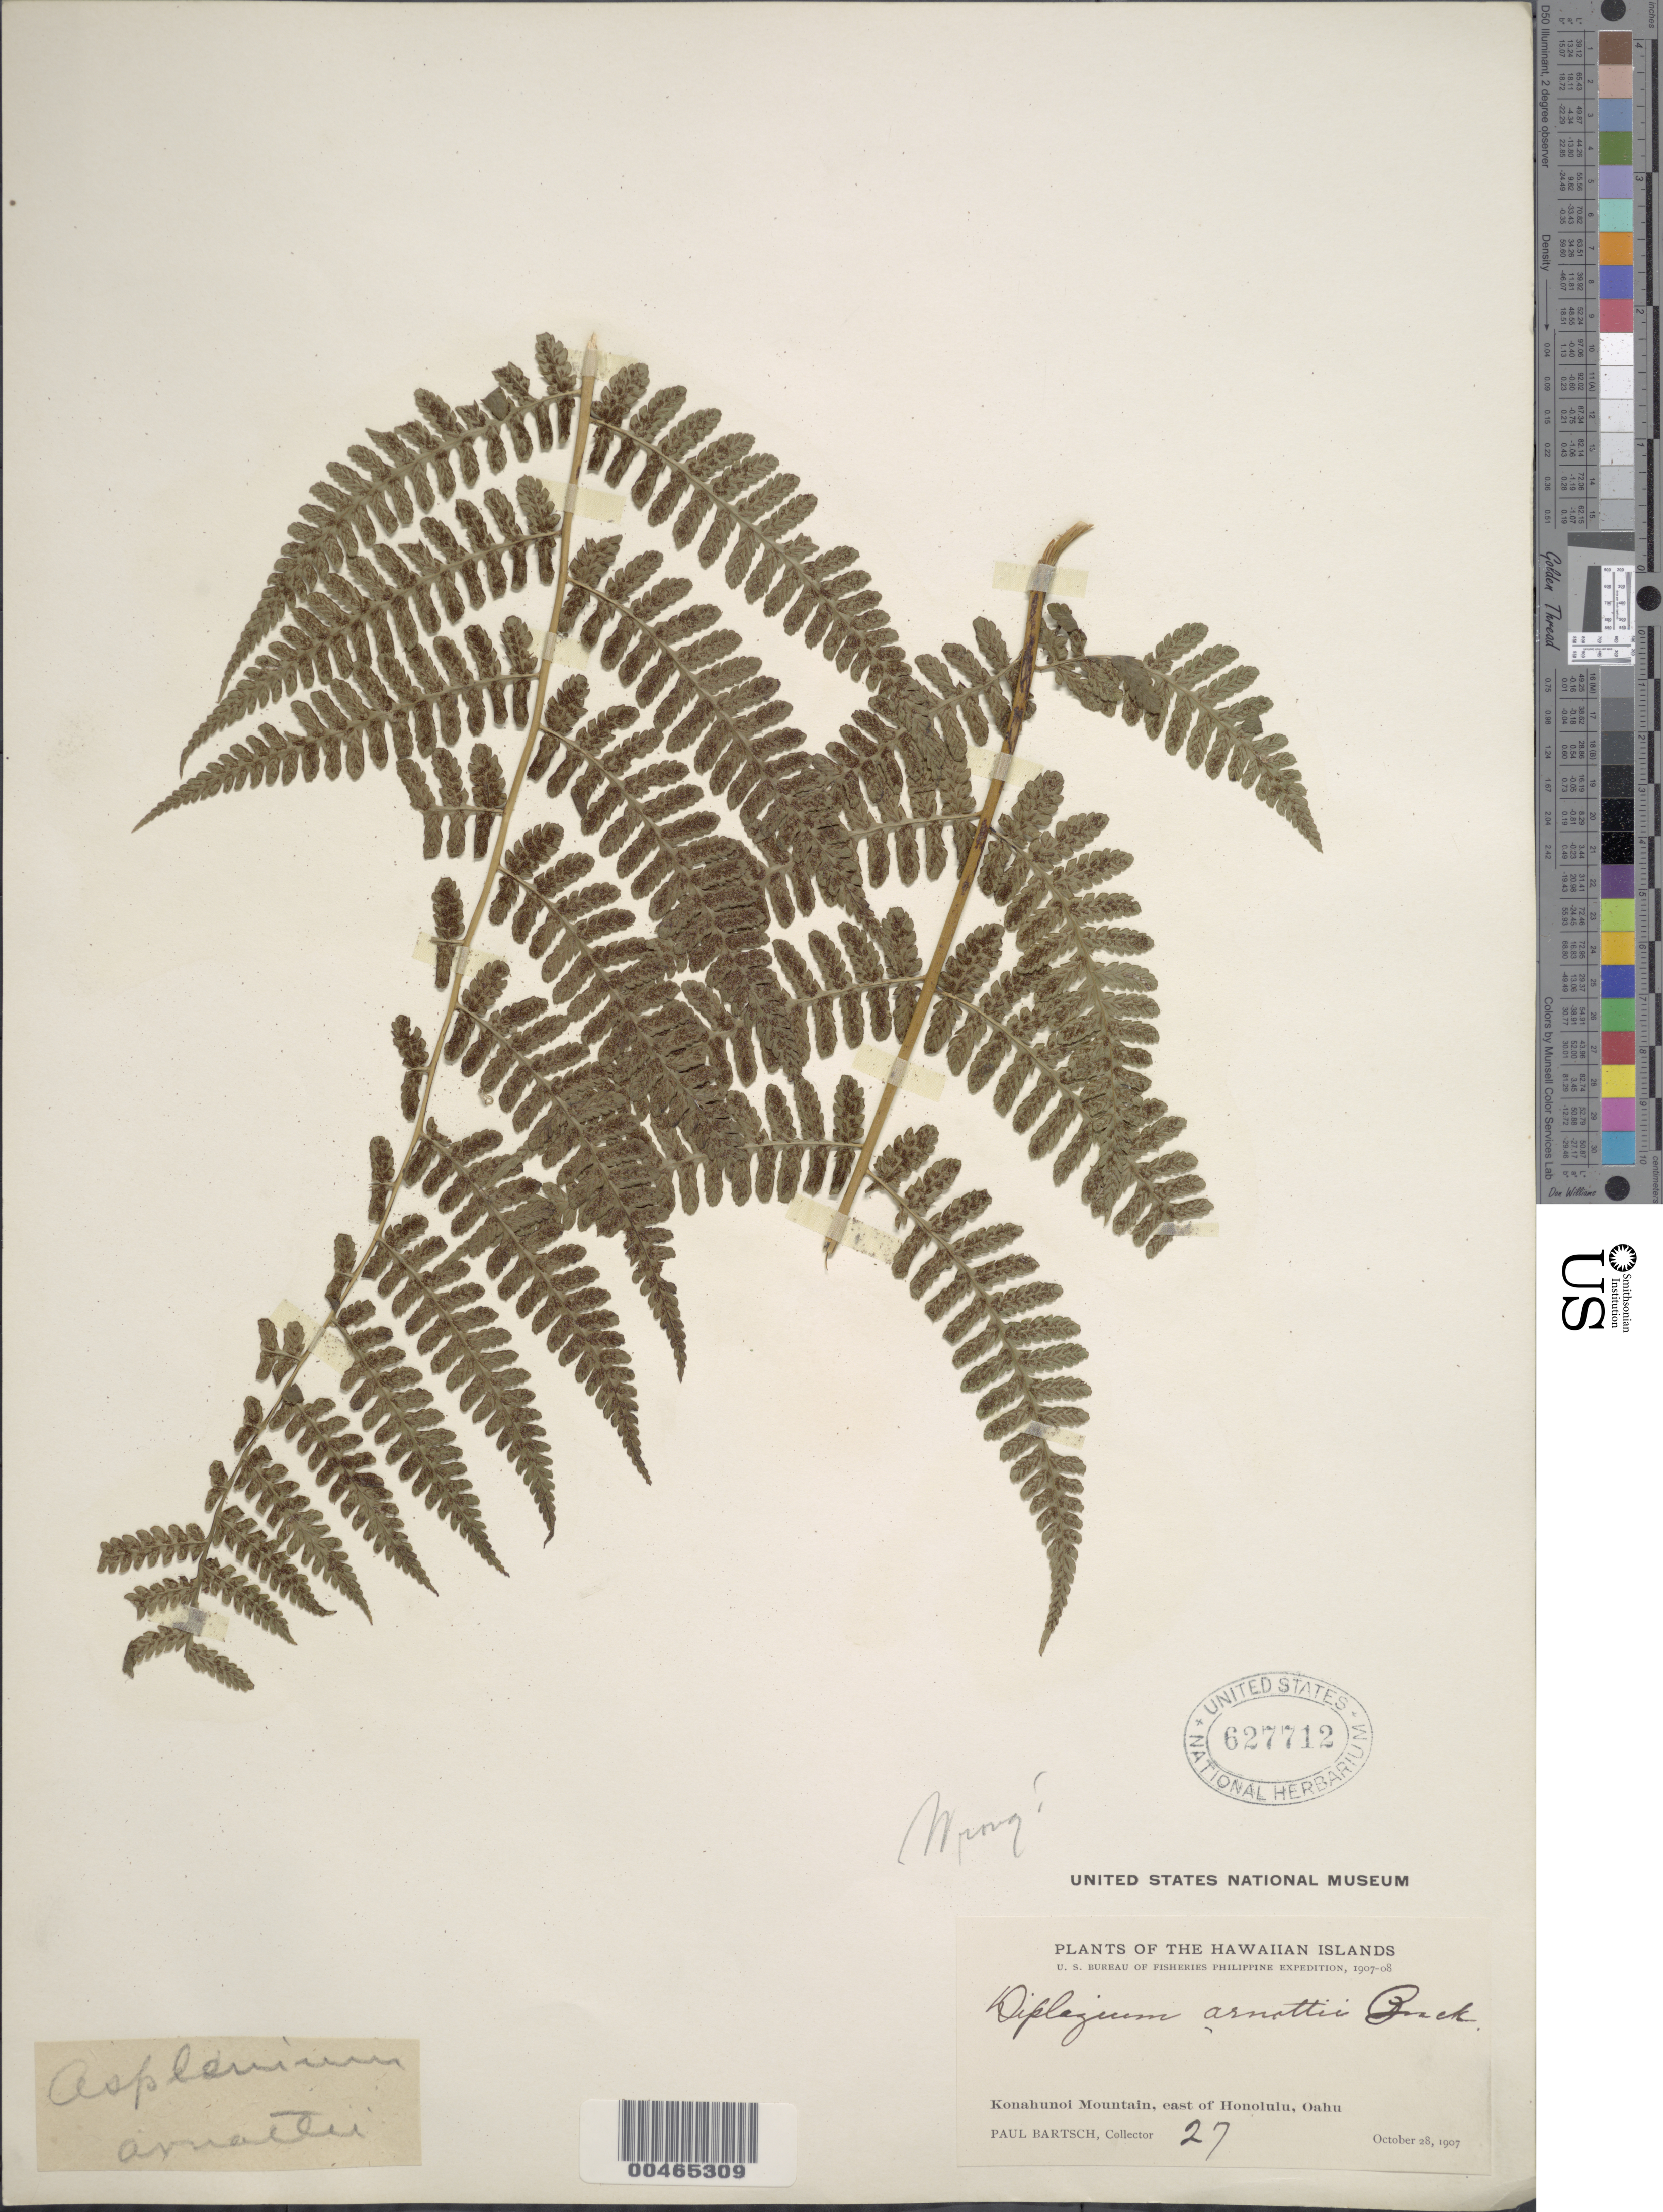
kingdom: Plantae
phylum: Tracheophyta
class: Polypodiopsida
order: Polypodiales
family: Athyriaceae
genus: Diplazium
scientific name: Diplazium sandwichianum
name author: (C. Presl) Diels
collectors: P. Bartsch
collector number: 27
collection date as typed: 28 Oct 1907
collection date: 1907-10-28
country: United States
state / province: Hawaii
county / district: Honolulu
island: Oahu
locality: Konahunoi Mountain, E of Honolulu, Oahu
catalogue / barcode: US 627712